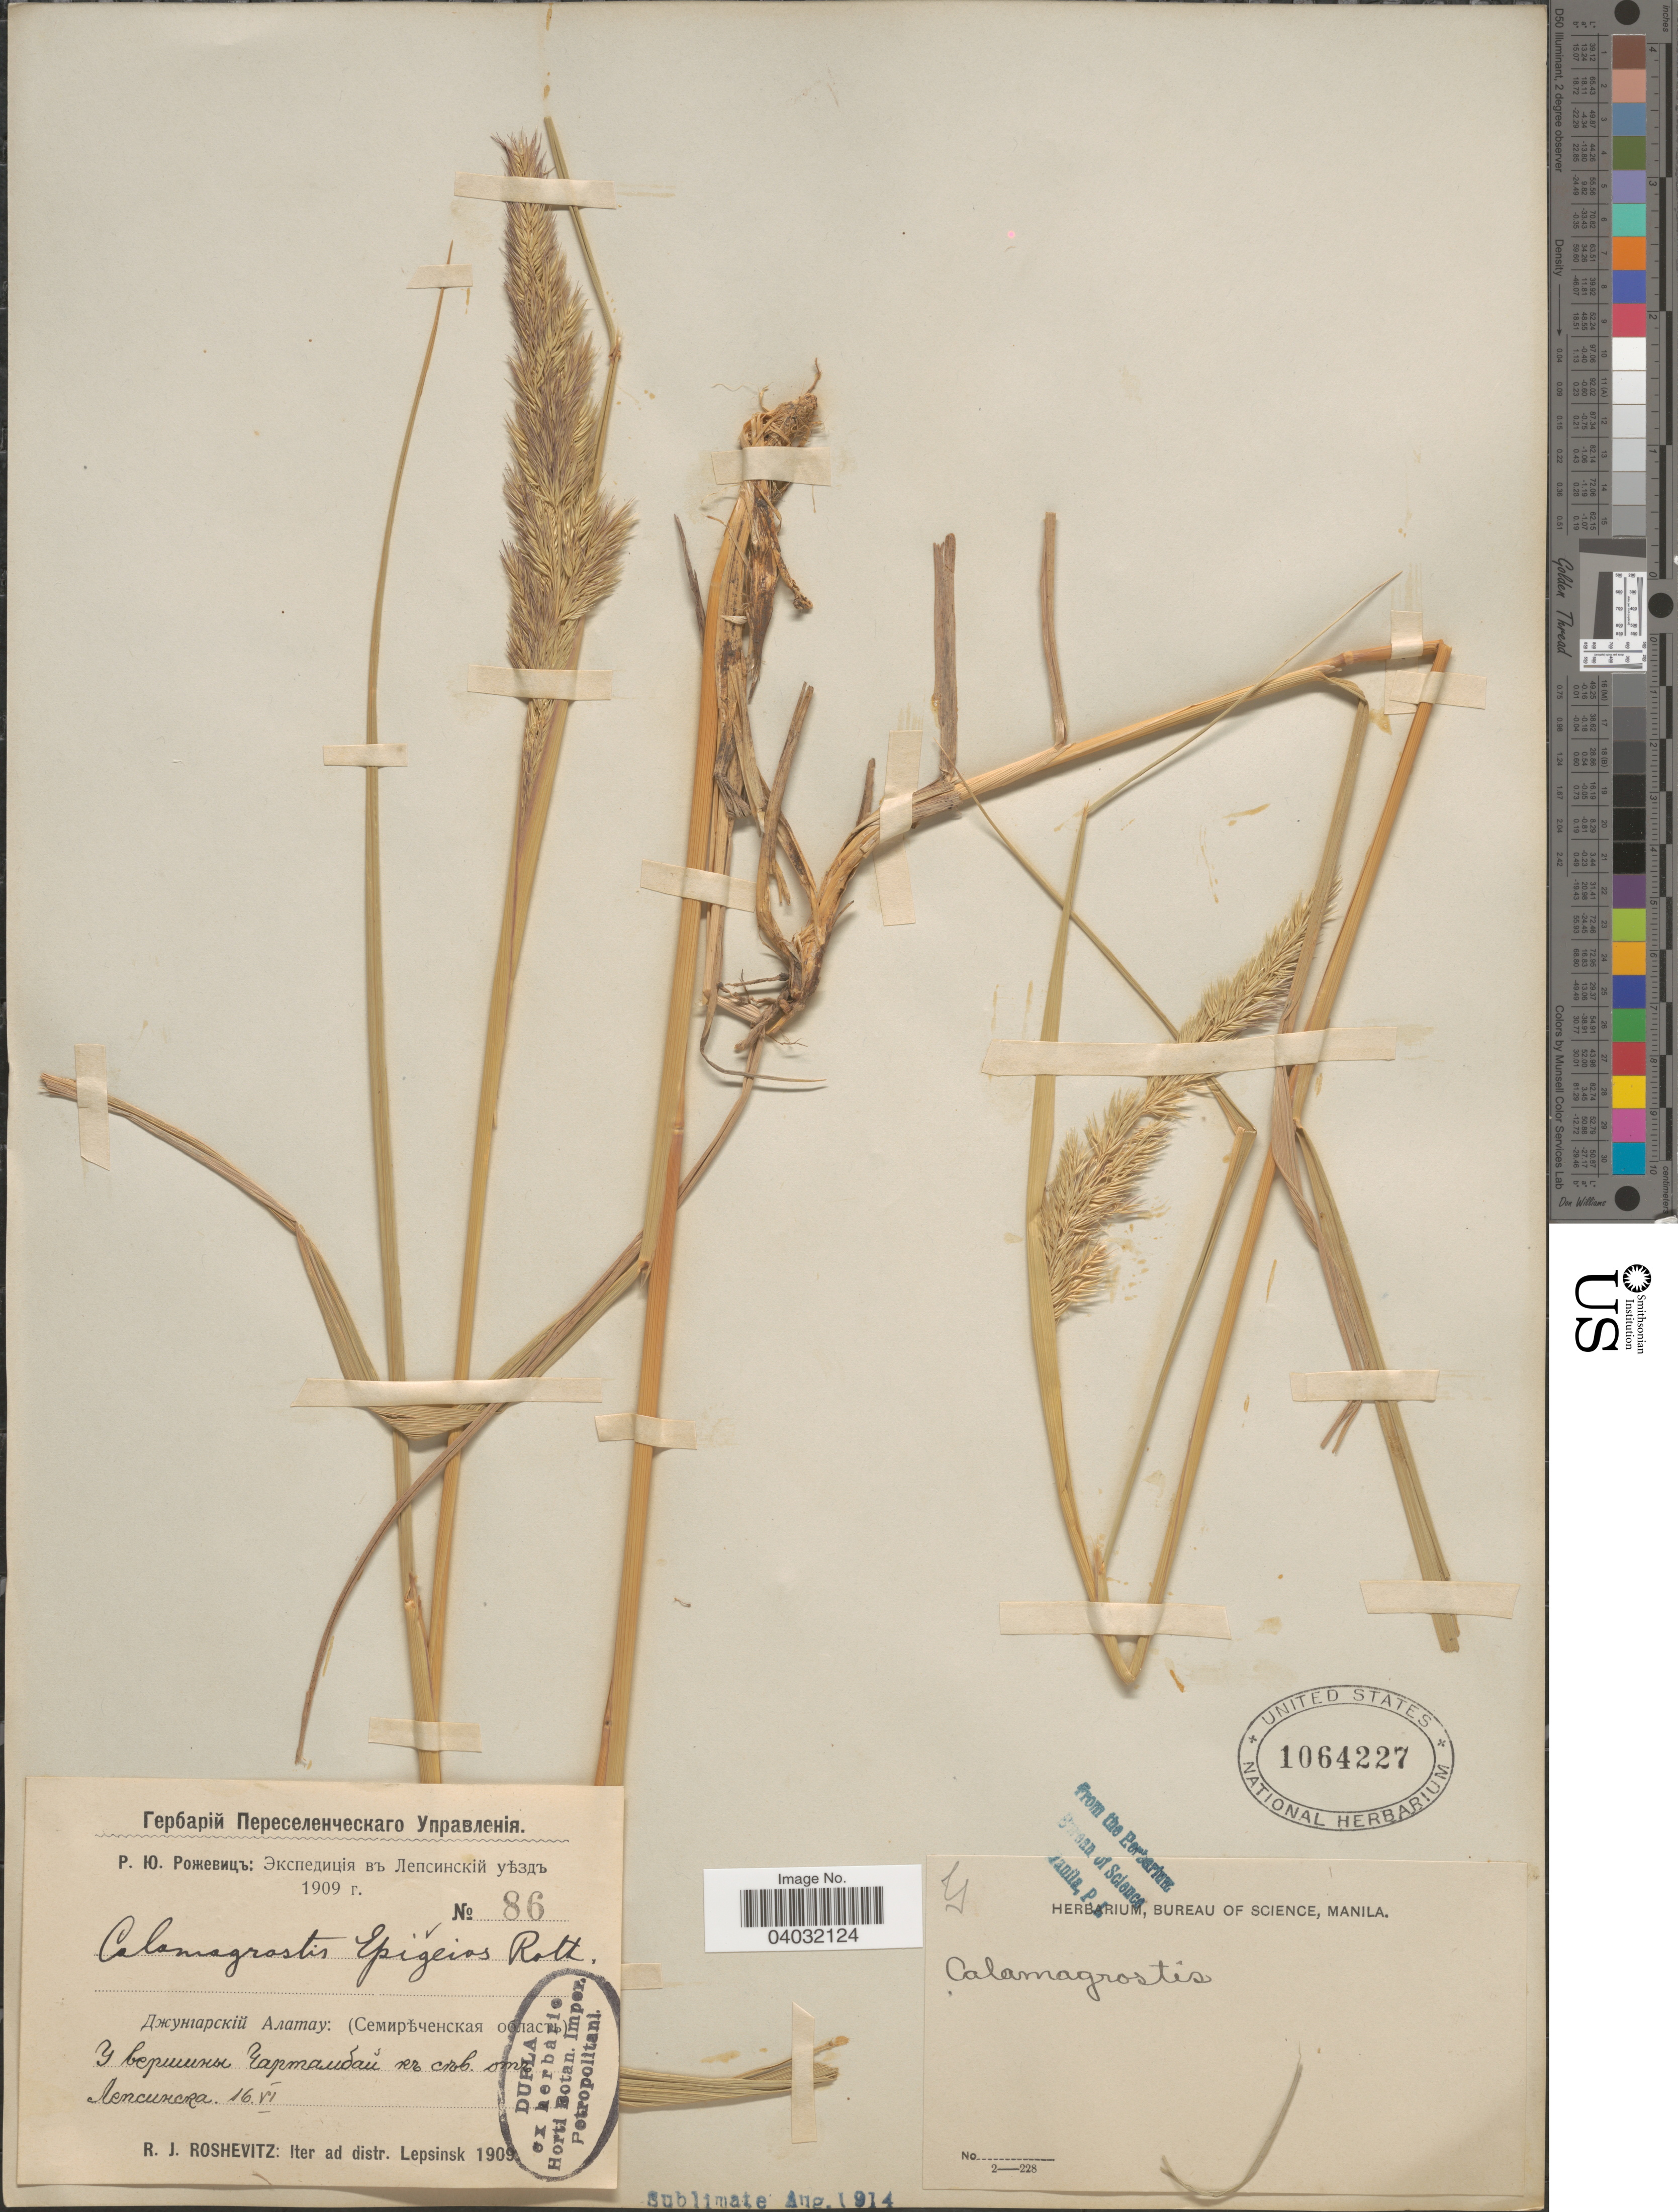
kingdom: Plantae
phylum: Tracheophyta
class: Liliopsida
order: Poales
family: Poaceae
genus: Calamagrostis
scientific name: Calamagrostis epigeios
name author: (L.) Roth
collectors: R. J. Roshevitz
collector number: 86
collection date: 1909-06-16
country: Kazakhstan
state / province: Almaty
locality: Iter ad distr. Lepsinsk. Near top of Chartambay, N of Lepsinsk.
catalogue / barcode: US 1064227